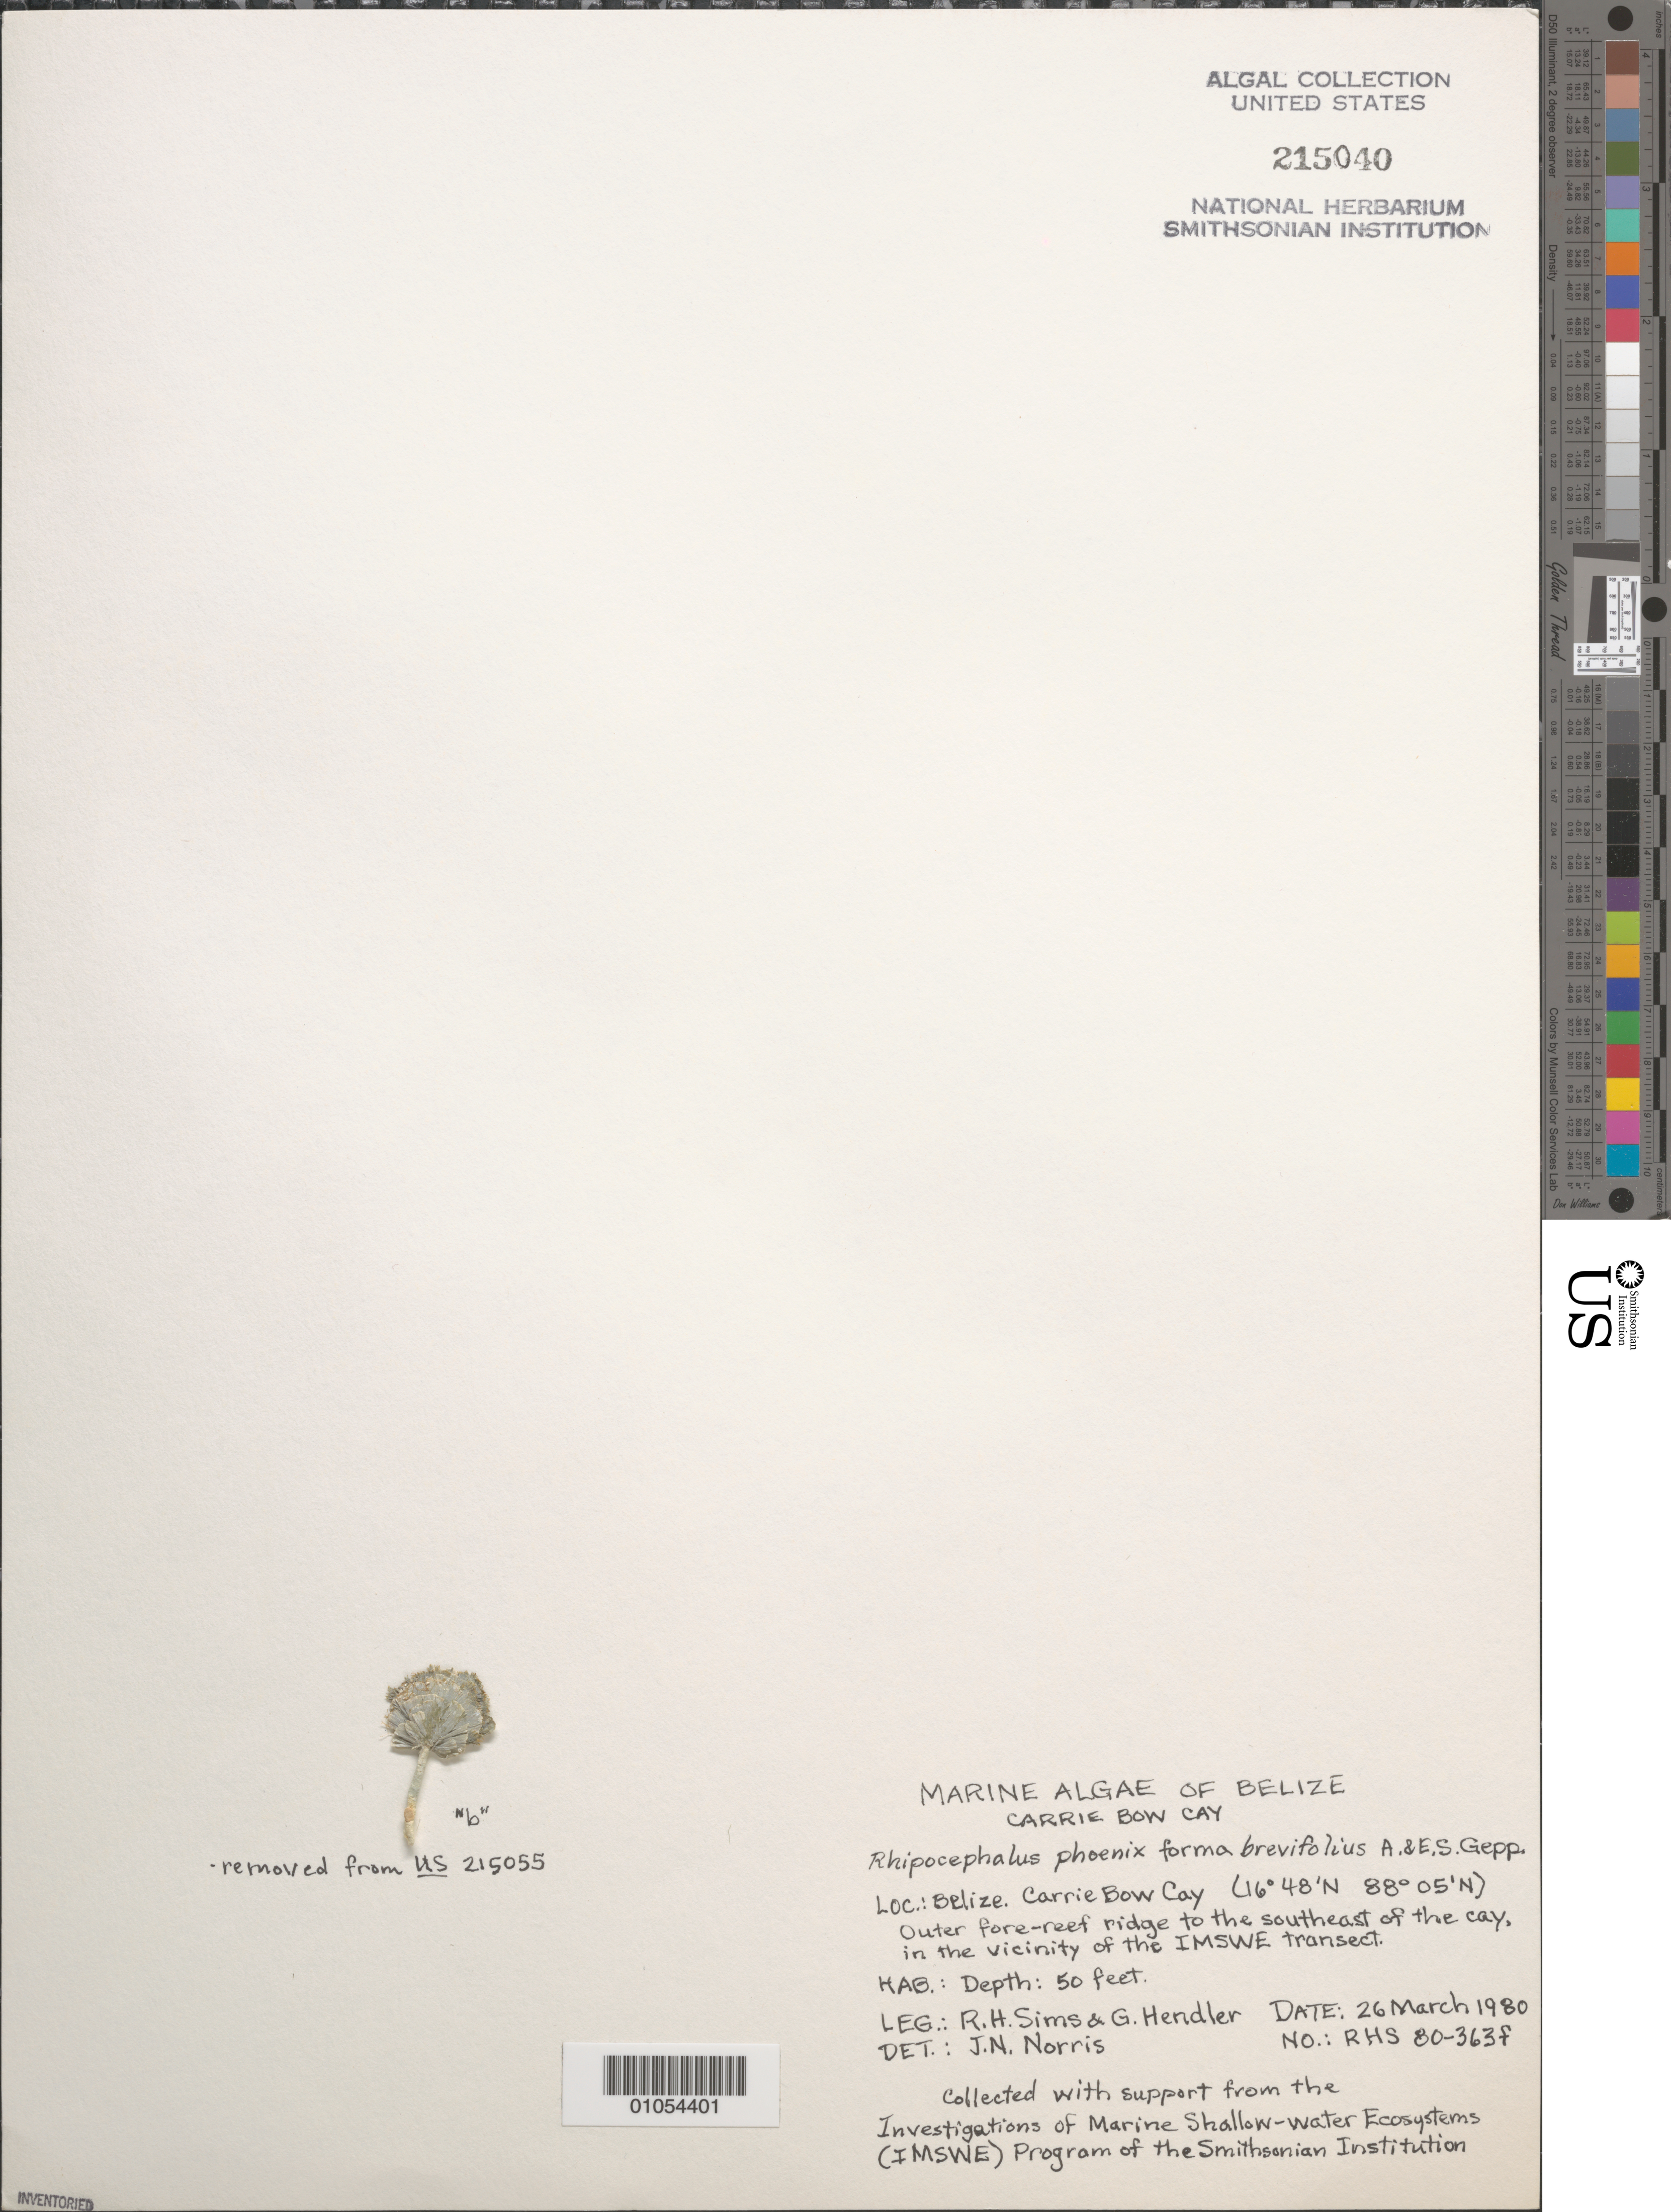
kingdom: Plantae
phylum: Chlorophyta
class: Ulvophyceae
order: Bryopsidales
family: Udoteaceae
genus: Rhipocephalus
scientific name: Rhipocephalus phoenix f. brevifolius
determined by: Norris, James N.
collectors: R. H. Sims & G. Hendler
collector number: RHS 80-363F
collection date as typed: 26 Mar 1980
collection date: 1980-03-26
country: Belize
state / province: Stann Creek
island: Carrie Bow Cay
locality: Outer fore-reef ridge to southeast of Carrie Bow Cay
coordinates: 16 48'N, 88 05'W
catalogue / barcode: US 215040